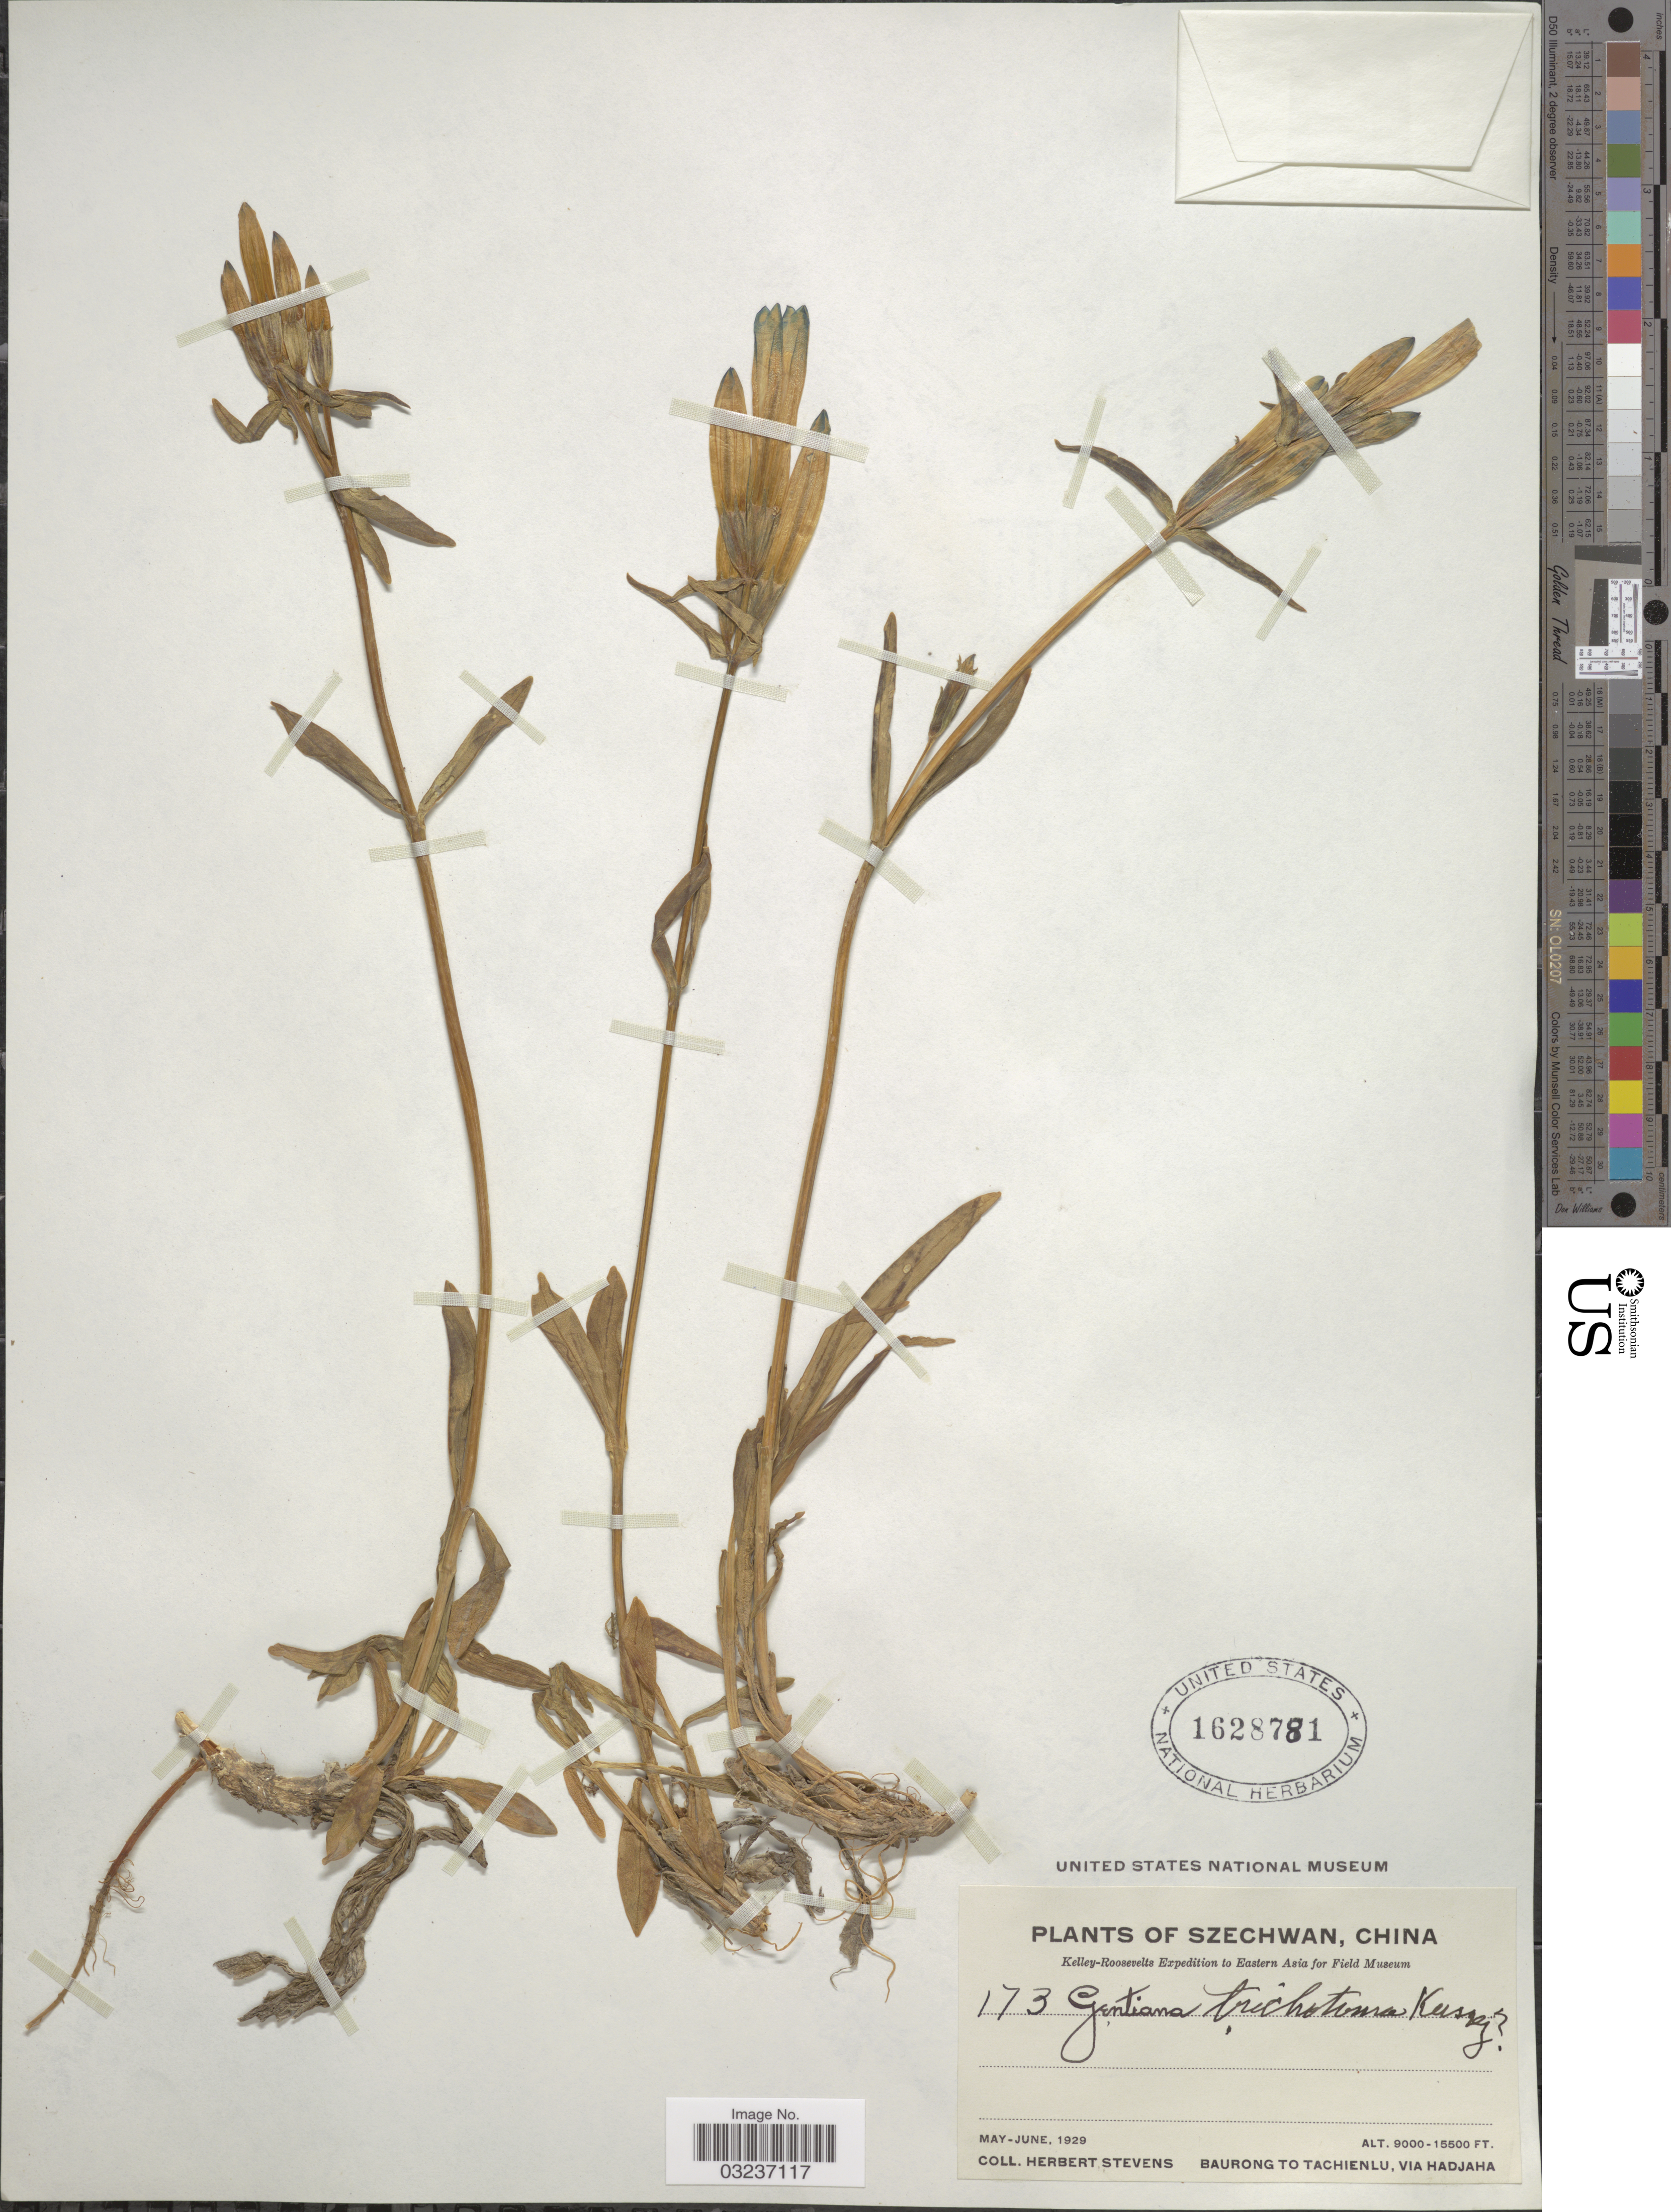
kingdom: Plantae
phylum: Tracheophyta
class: Magnoliopsida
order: Gentianales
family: Gentianaceae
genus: Gentiana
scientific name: Gentiana trichotoma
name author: Kusn.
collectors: H. Stevens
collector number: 173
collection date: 1929-05/1929-06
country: China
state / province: Sichuan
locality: Szechwan. Baurong to Tachienlu, via Hadjaha.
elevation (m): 2743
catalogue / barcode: US 1628781